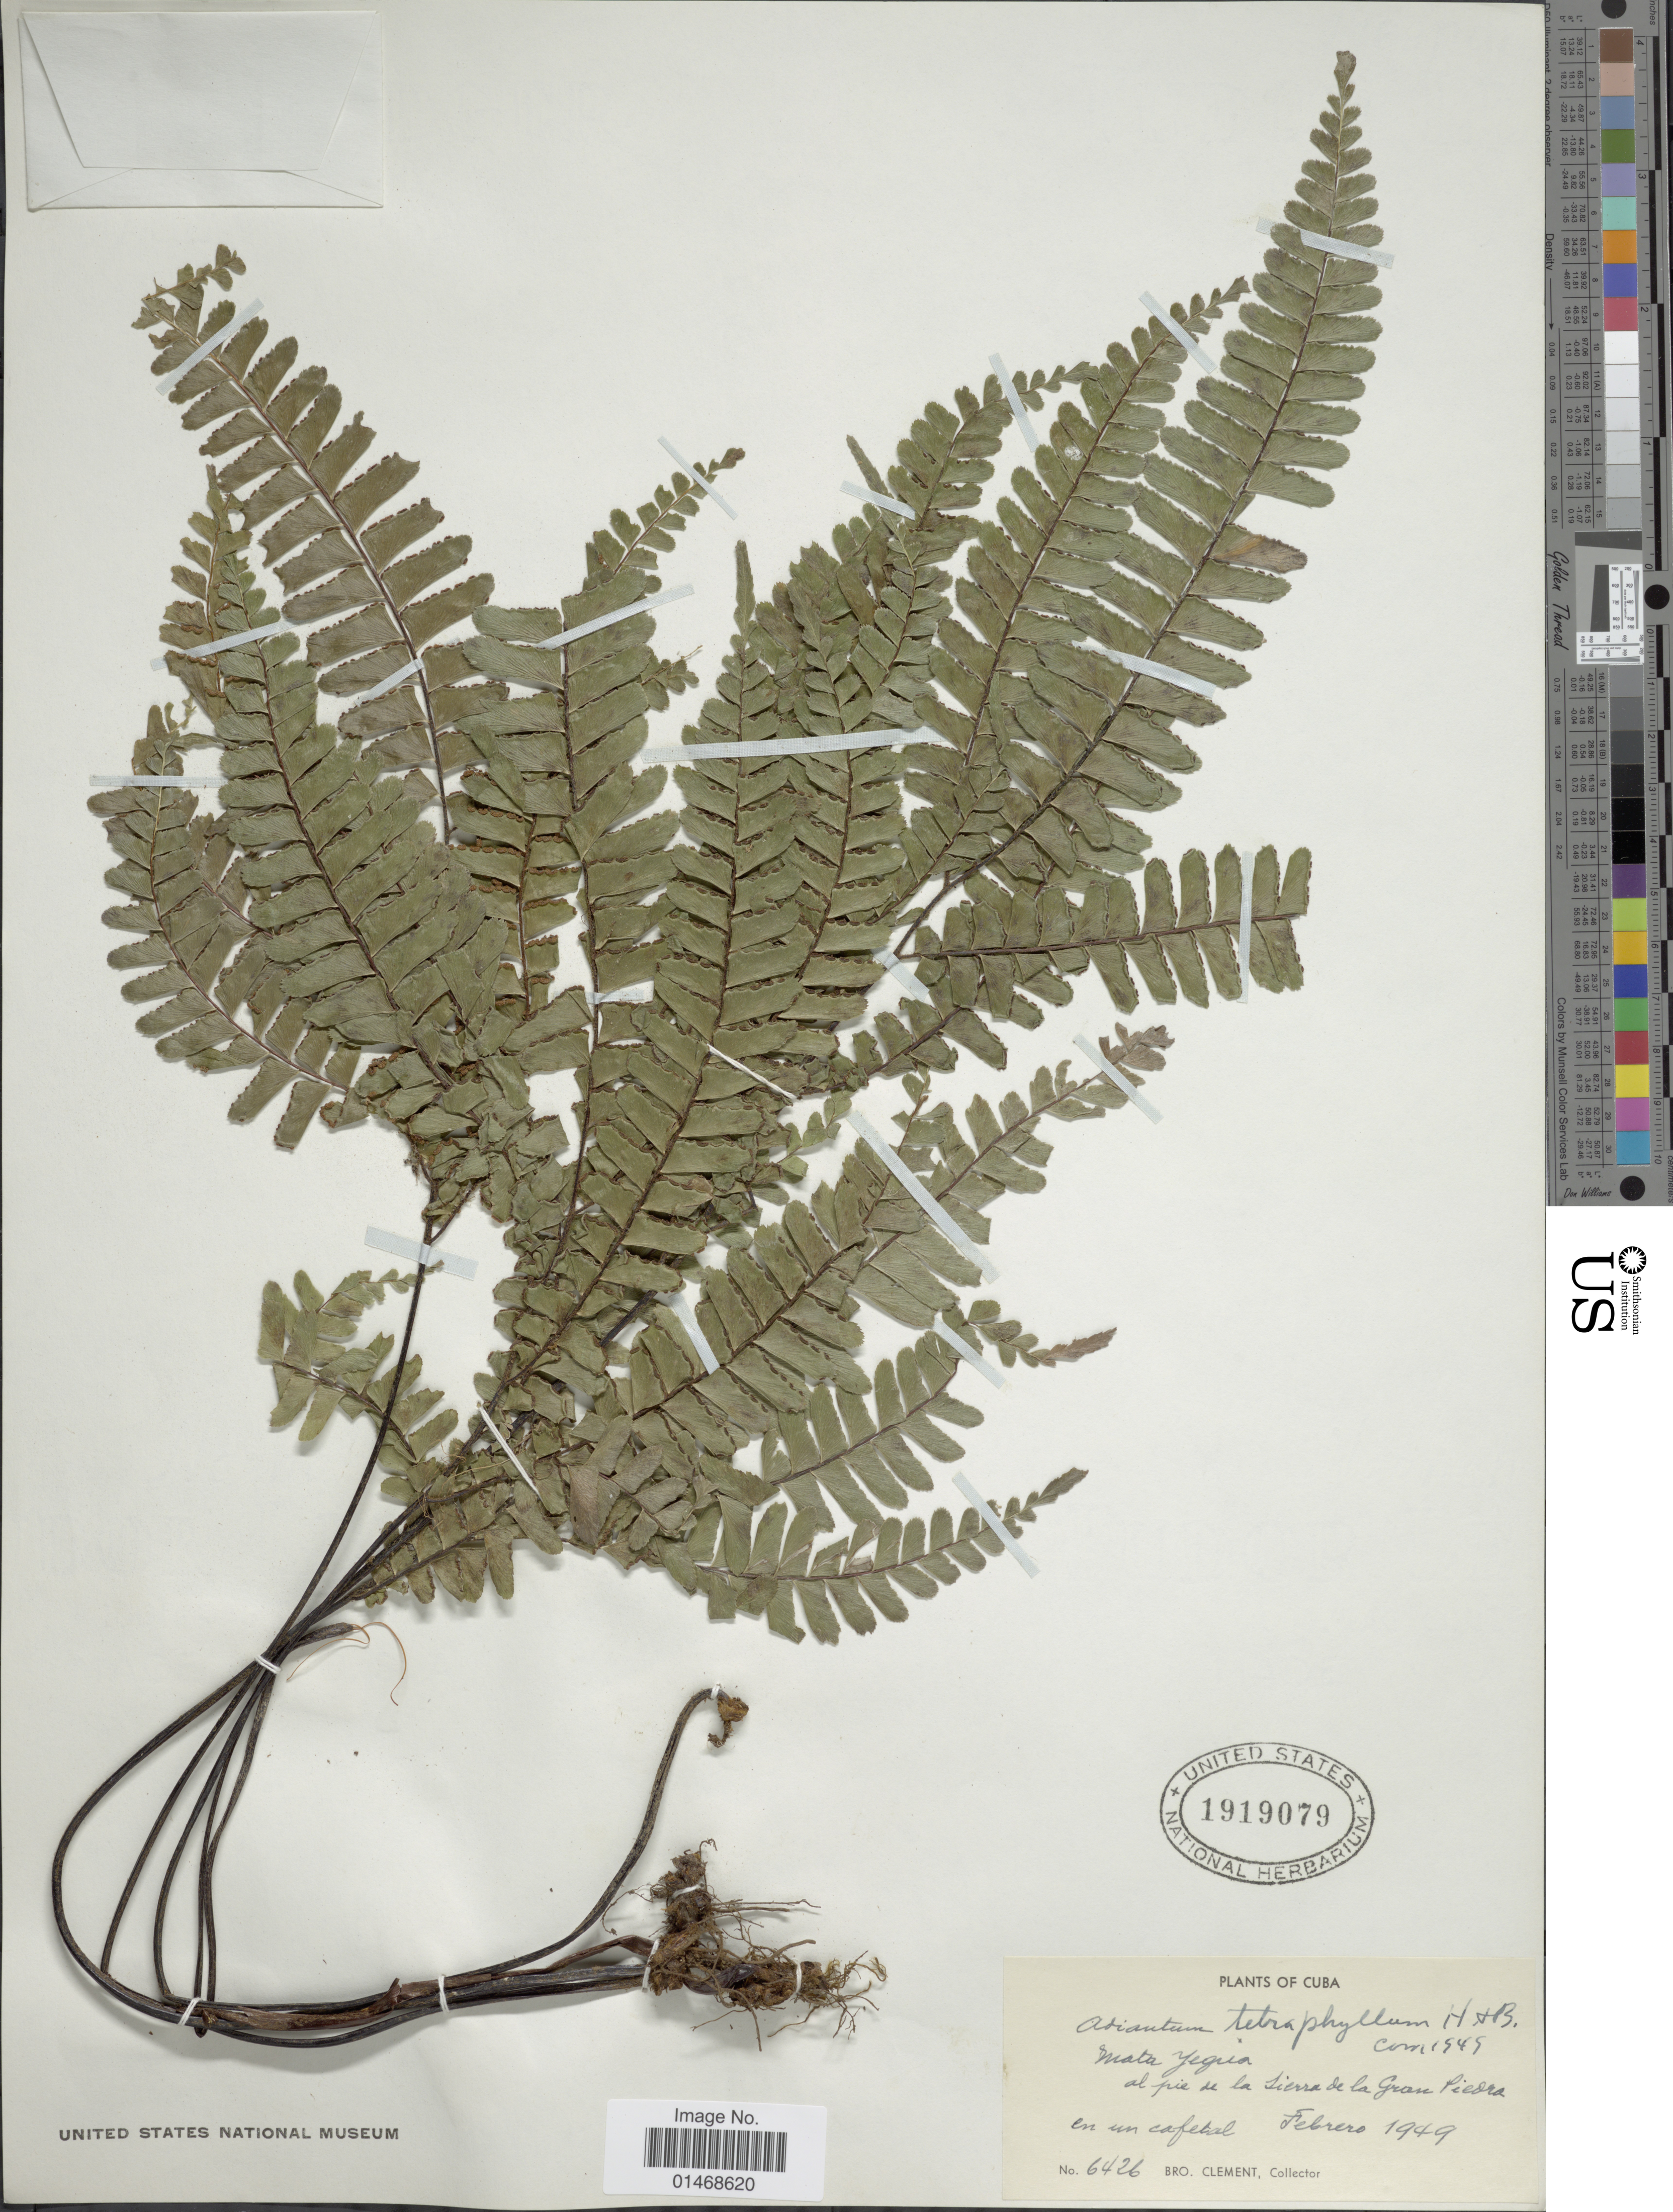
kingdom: Plantae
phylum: Tracheophyta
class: Polypodiopsida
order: Polypodiales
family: Pteridaceae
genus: Adiantum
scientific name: Adiantum cubense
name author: Hook.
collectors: B. Clement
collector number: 6426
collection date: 1949-02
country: Cuba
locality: MataYegua al pic de la Sierra de La Gran Piedra en un cafetal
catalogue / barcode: US 1919079